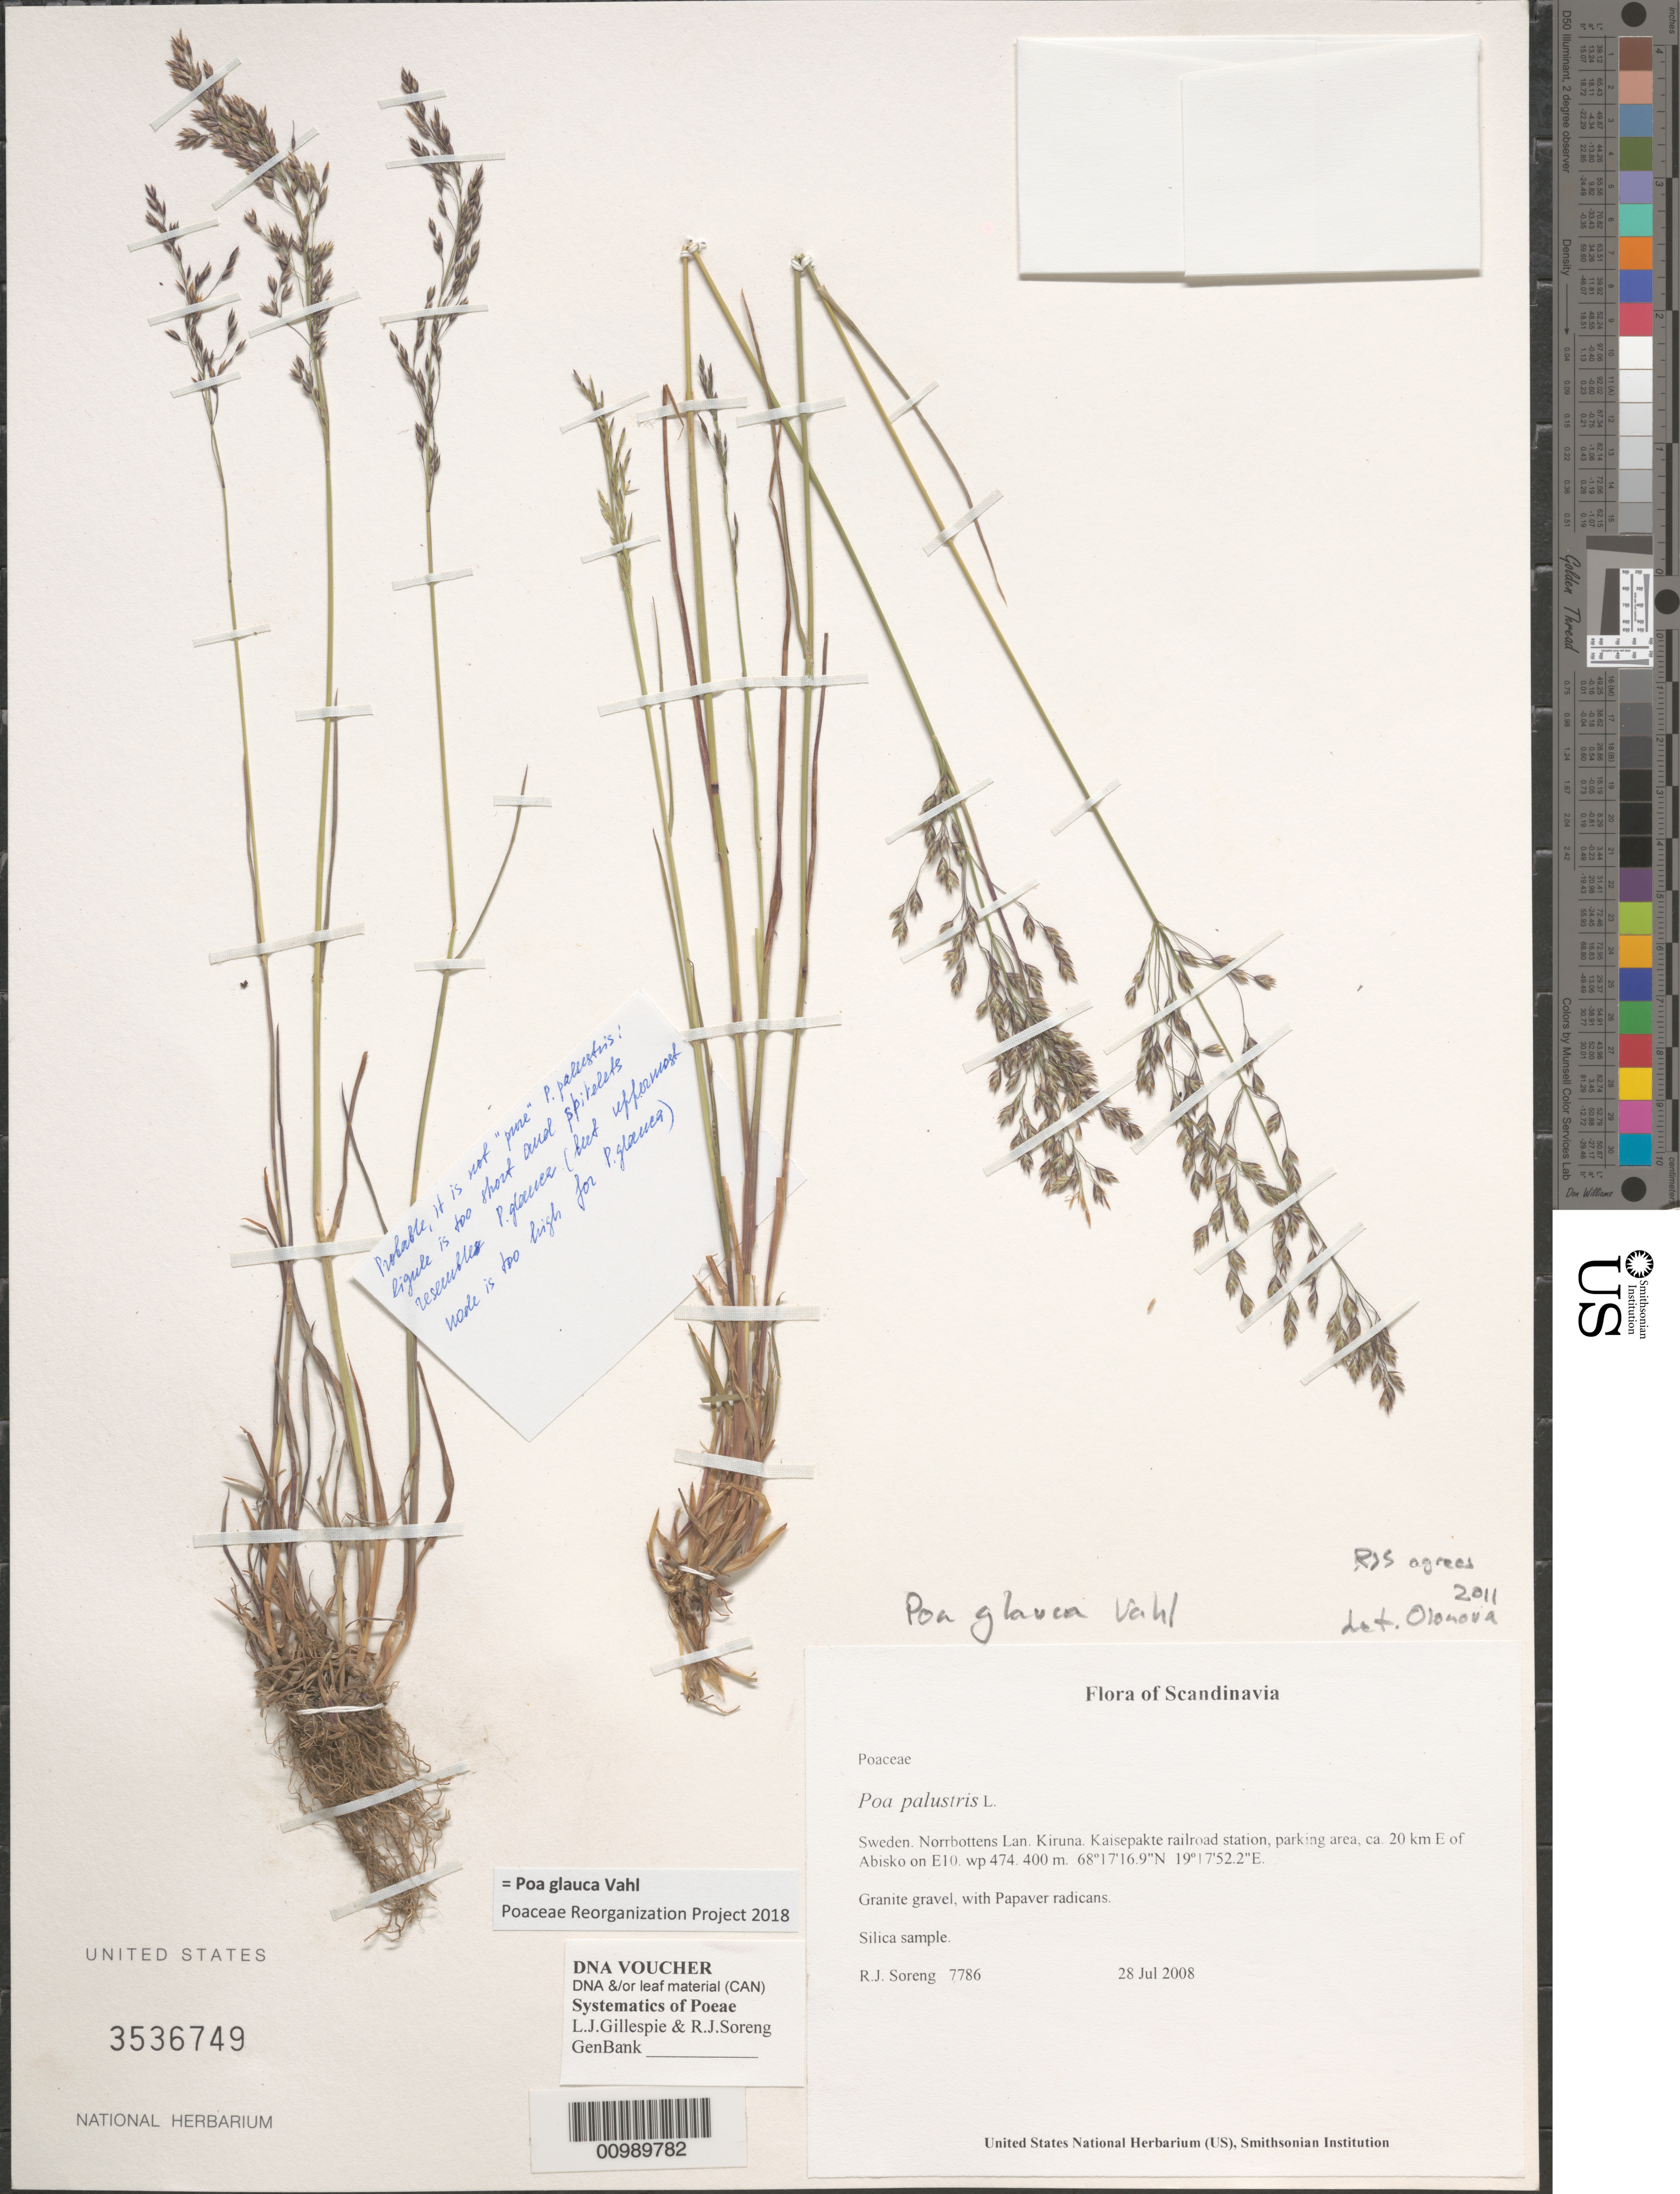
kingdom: Plantae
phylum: Tracheophyta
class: Liliopsida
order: Poales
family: Poaceae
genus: Poa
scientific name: Poa glauca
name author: Vahl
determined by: Poaceae Reorganization Project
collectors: R. J. Soreng & N. L. Soreng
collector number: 7786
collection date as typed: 28 Jul 2008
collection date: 2008-07-28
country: Sweden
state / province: Norrbotten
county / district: Kiruna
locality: Kaisepakte railroad station, parking area, ca. 20 km E of Abisko on E10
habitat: Granite gravel, with Papaver radicans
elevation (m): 400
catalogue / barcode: US 3536749